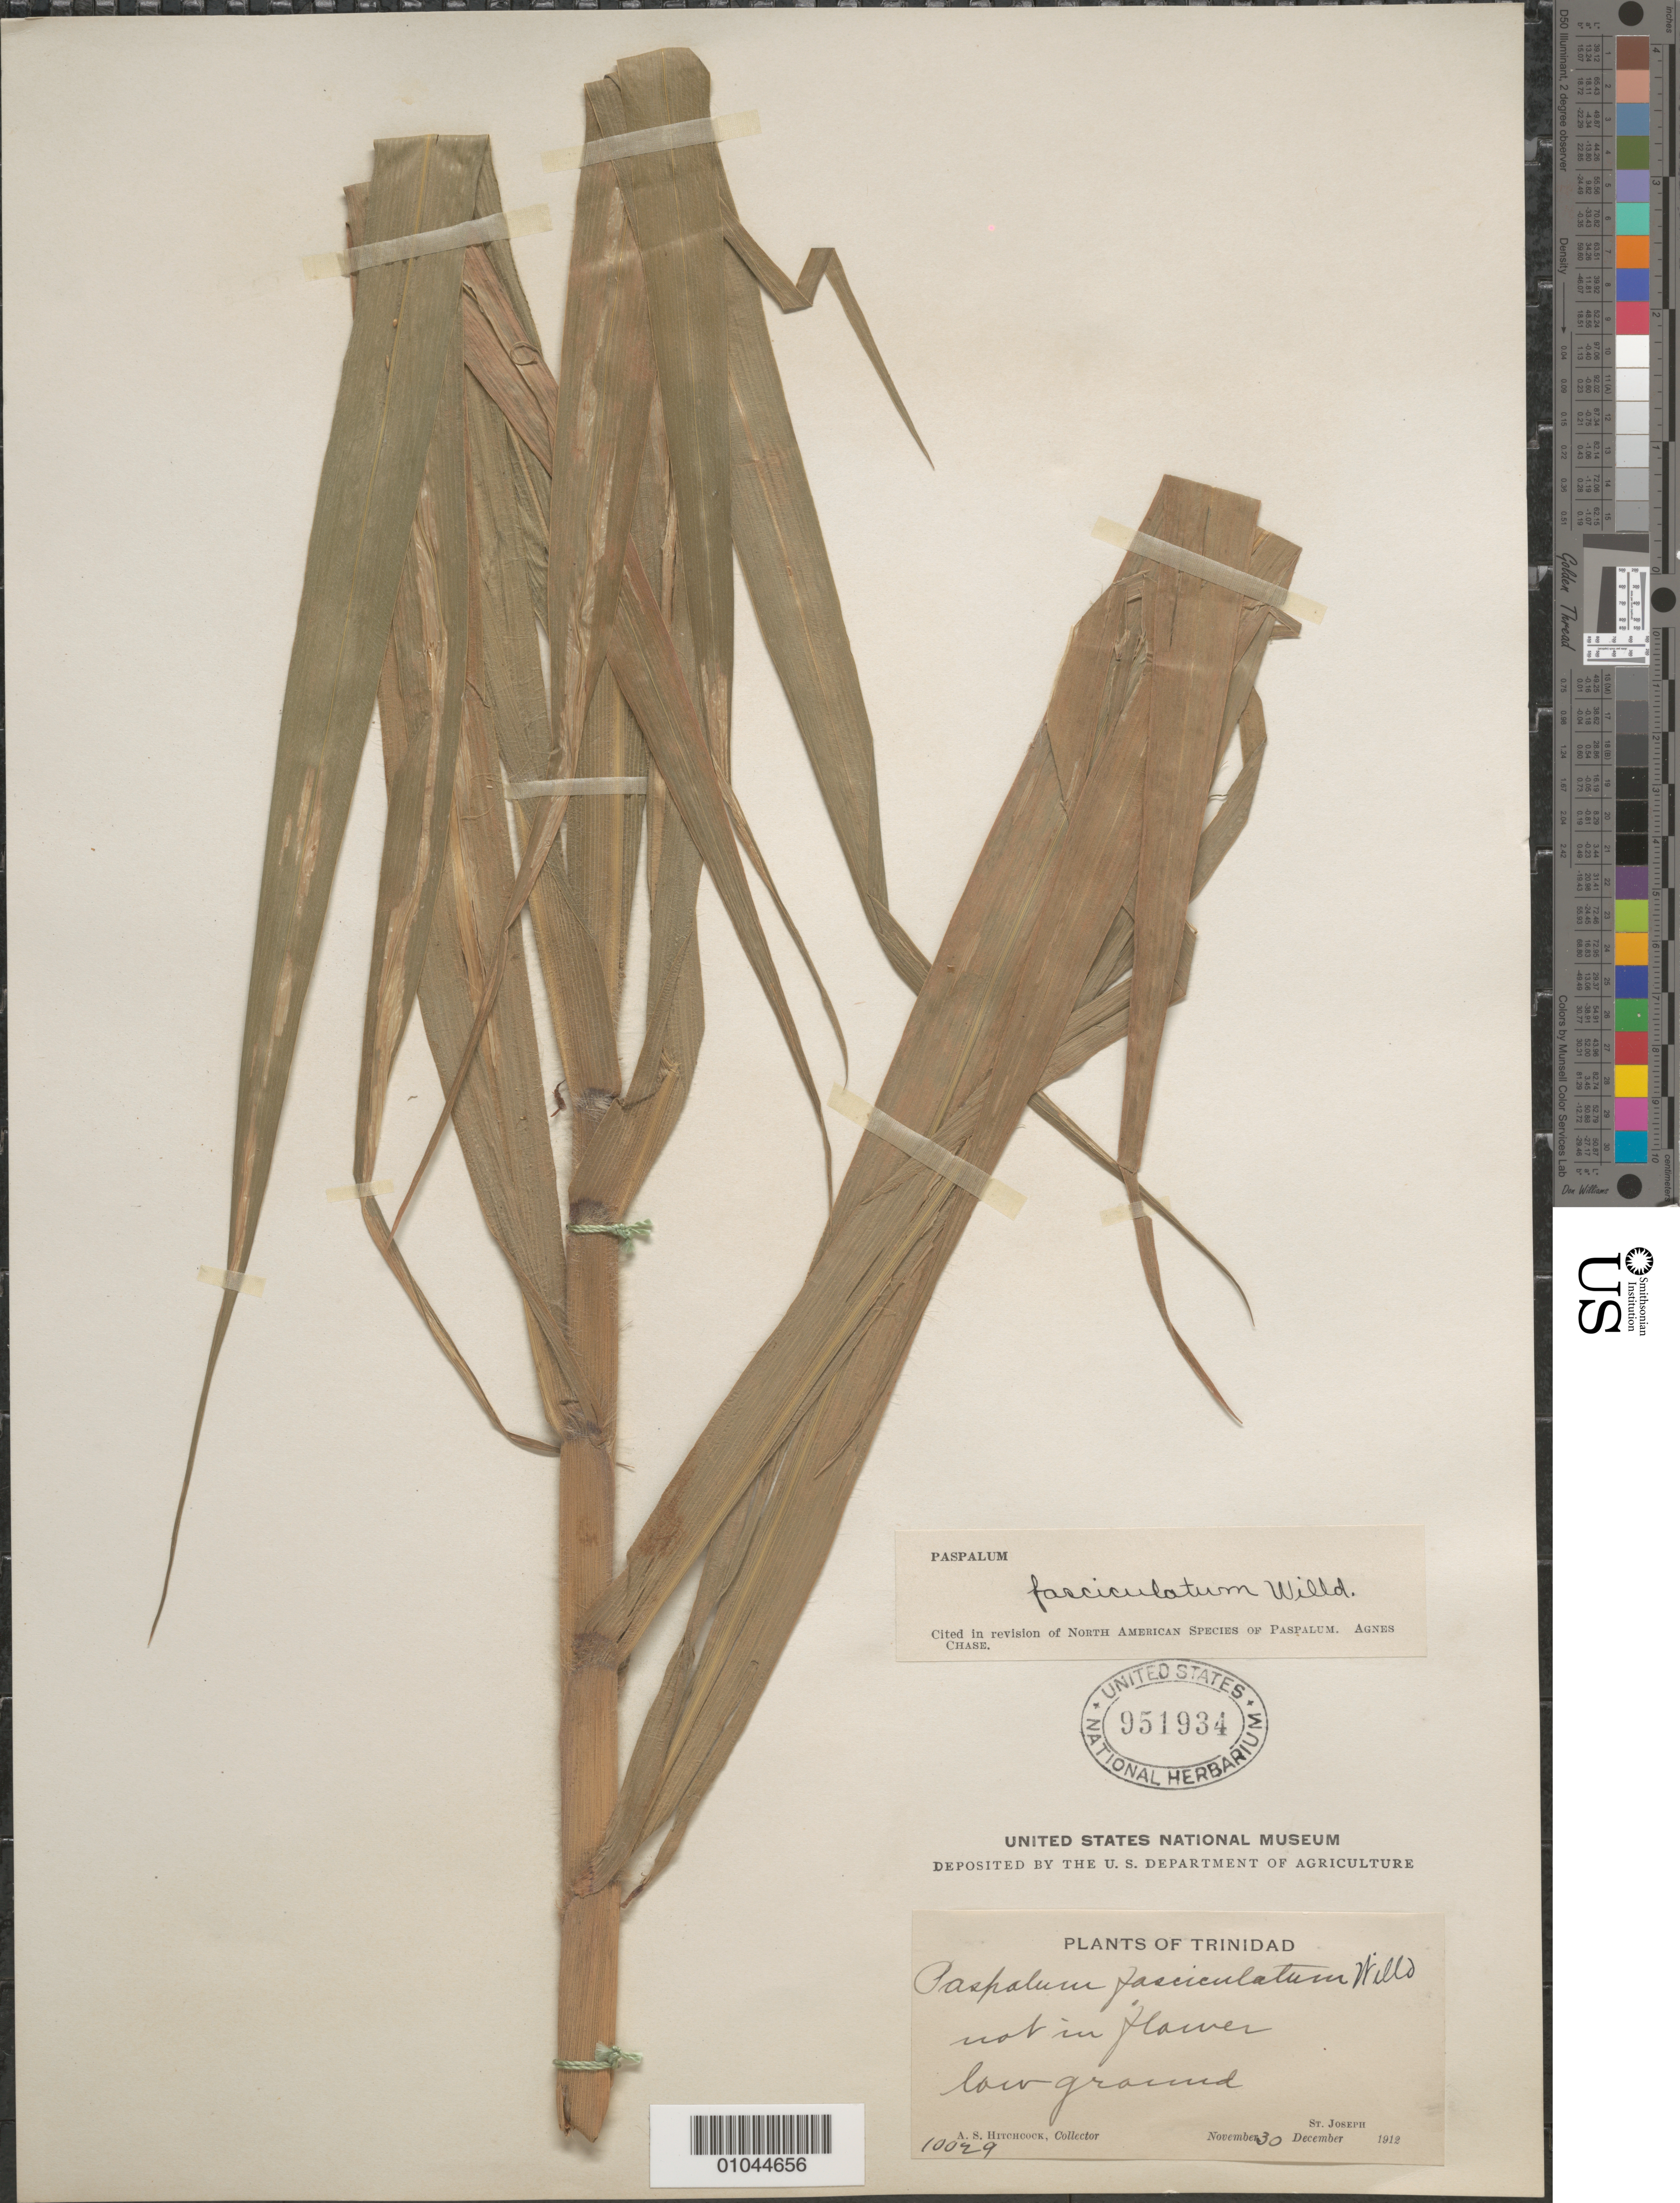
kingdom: Plantae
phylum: Tracheophyta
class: Liliopsida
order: Poales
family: Poaceae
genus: Paspalum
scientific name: Paspalum fasciculatum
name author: Willd. ex Flüggé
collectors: A. S. Hitchcock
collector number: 10029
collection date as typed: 30 Nov 1912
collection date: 1912-11-30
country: Trinidad and Tobago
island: Trinidad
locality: St. Joesph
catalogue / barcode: US 951934